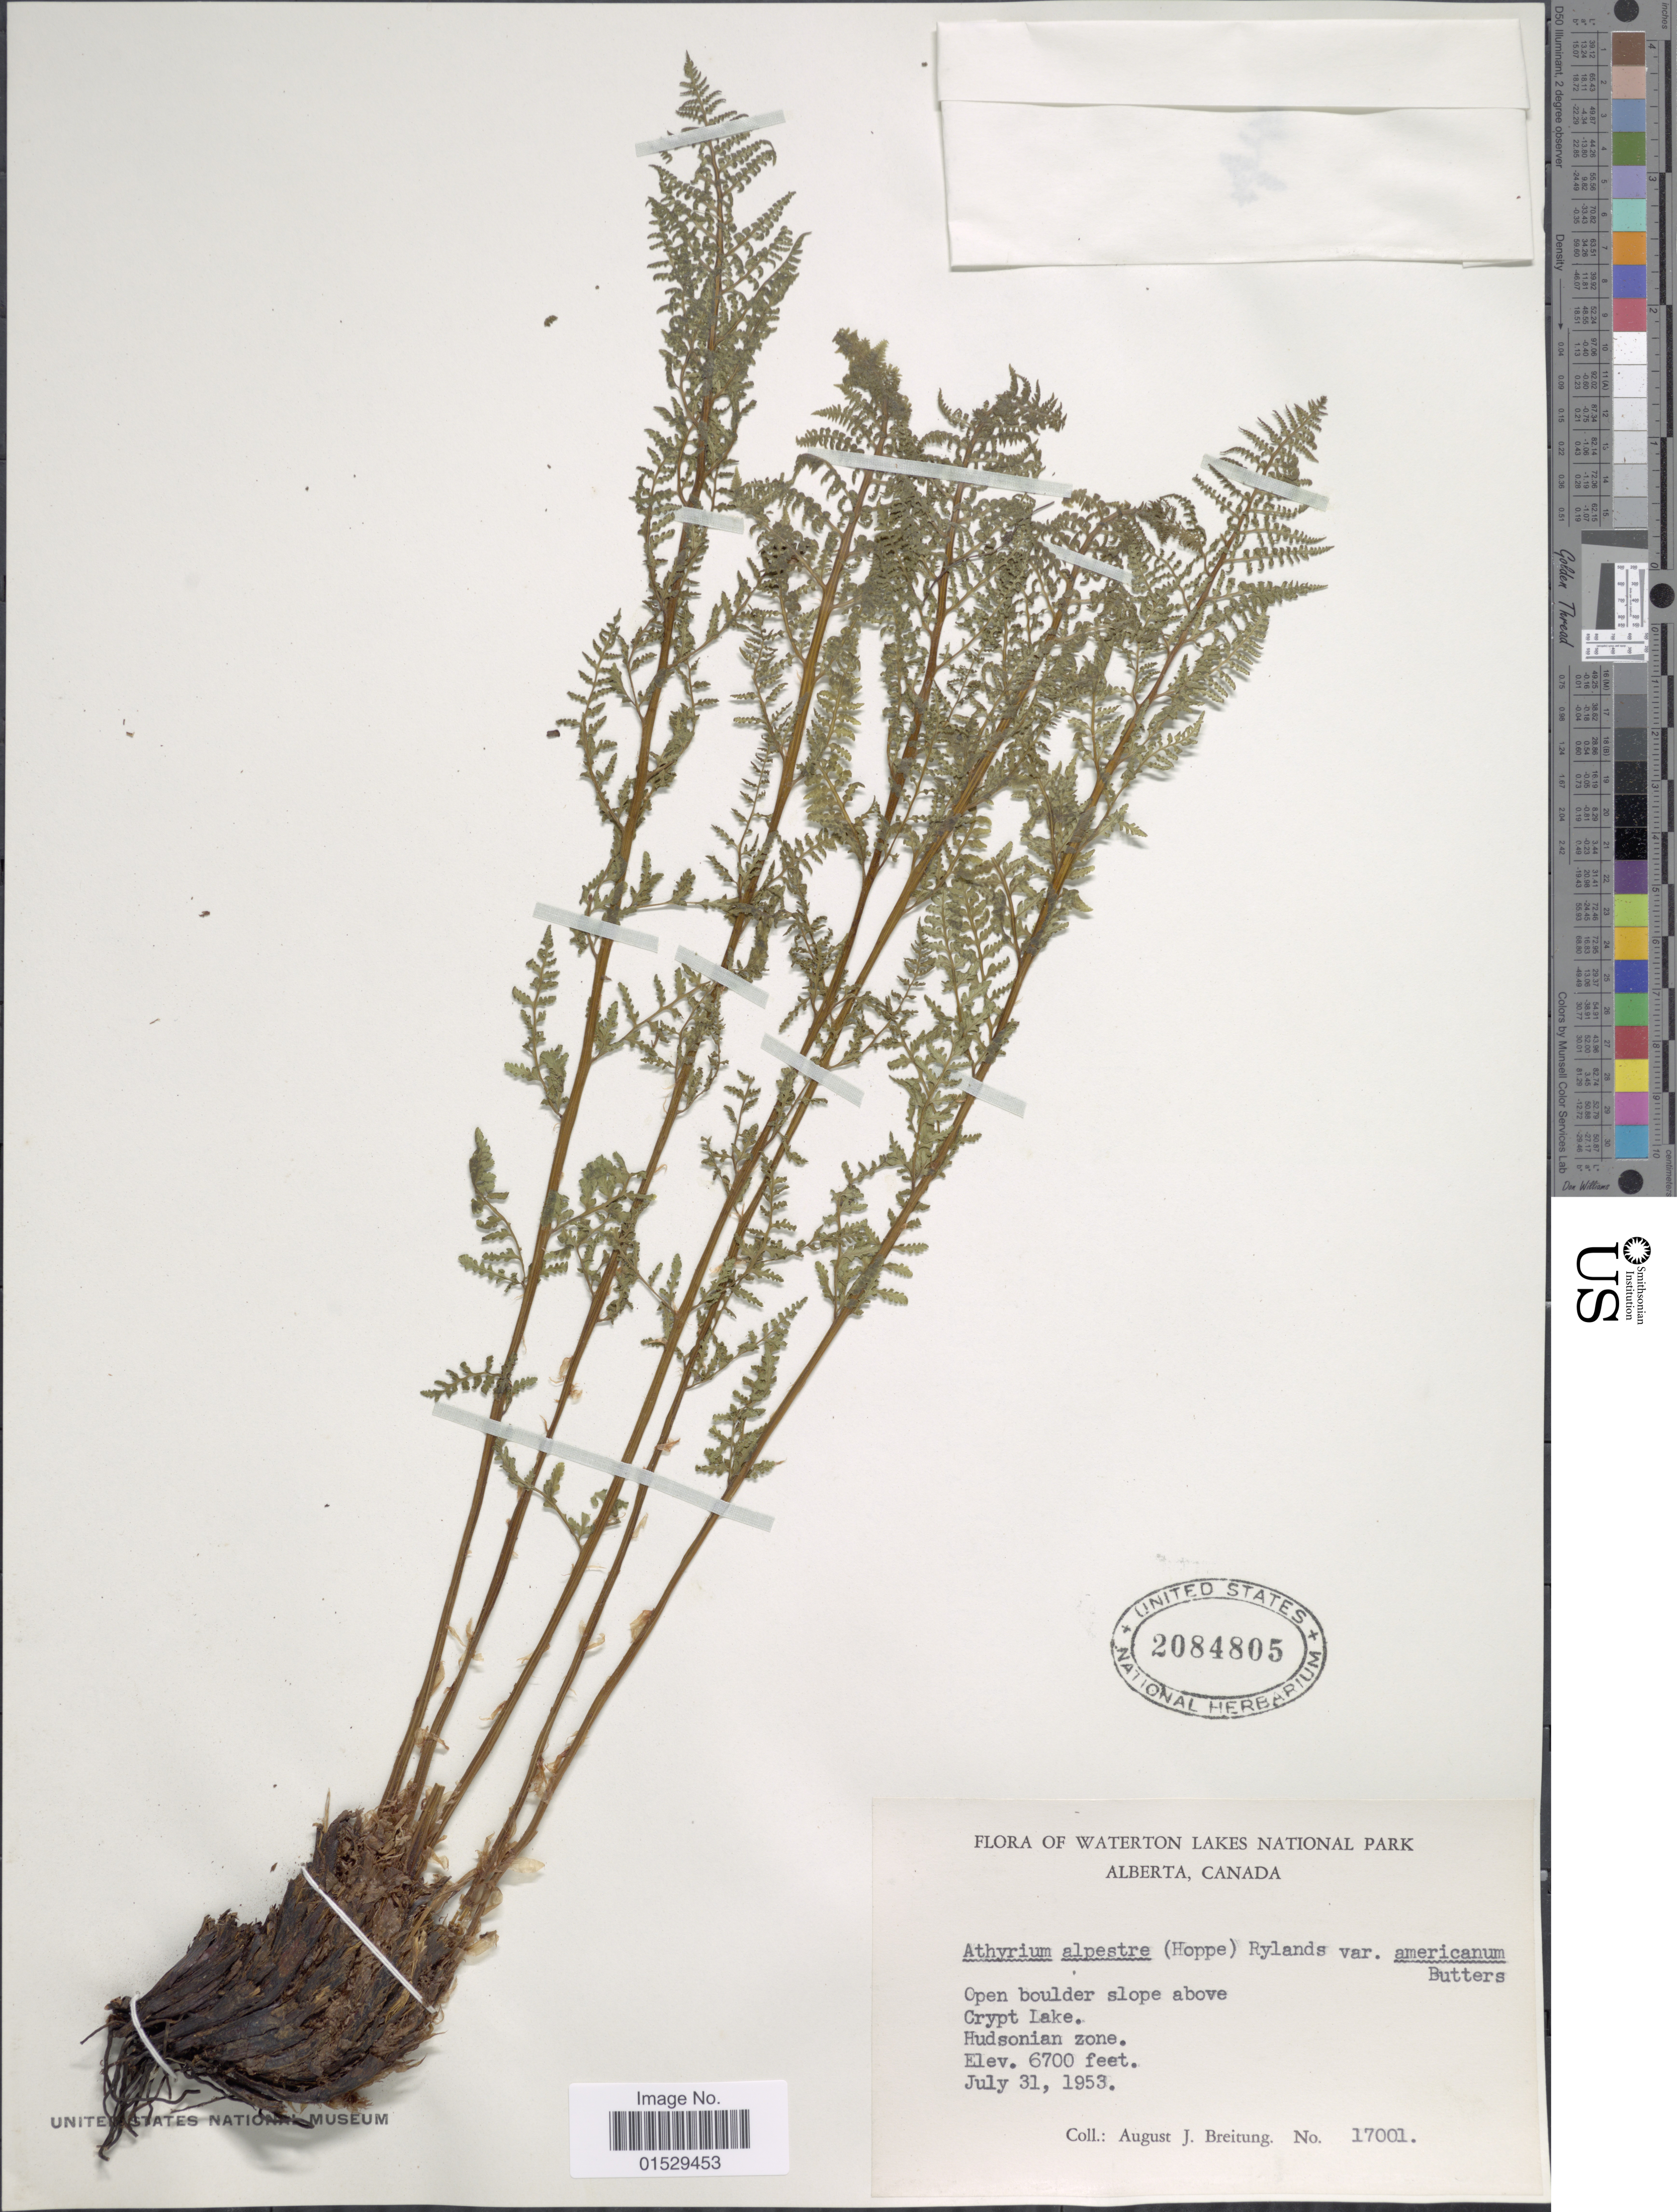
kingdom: Plantae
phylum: Tracheophyta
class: Polypodiopsida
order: Polypodiales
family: Athyriaceae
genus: Athyrium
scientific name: Athyrium distentifolilum subsp. americanum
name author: (Butters) Hultén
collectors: A. Breitung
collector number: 17001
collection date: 1953-07-31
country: Canada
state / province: Alberta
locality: Waterton Lakes National Park, open boulder slope above Crypt Lake, Hudsonian zone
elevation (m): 2042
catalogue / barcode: US 2084805